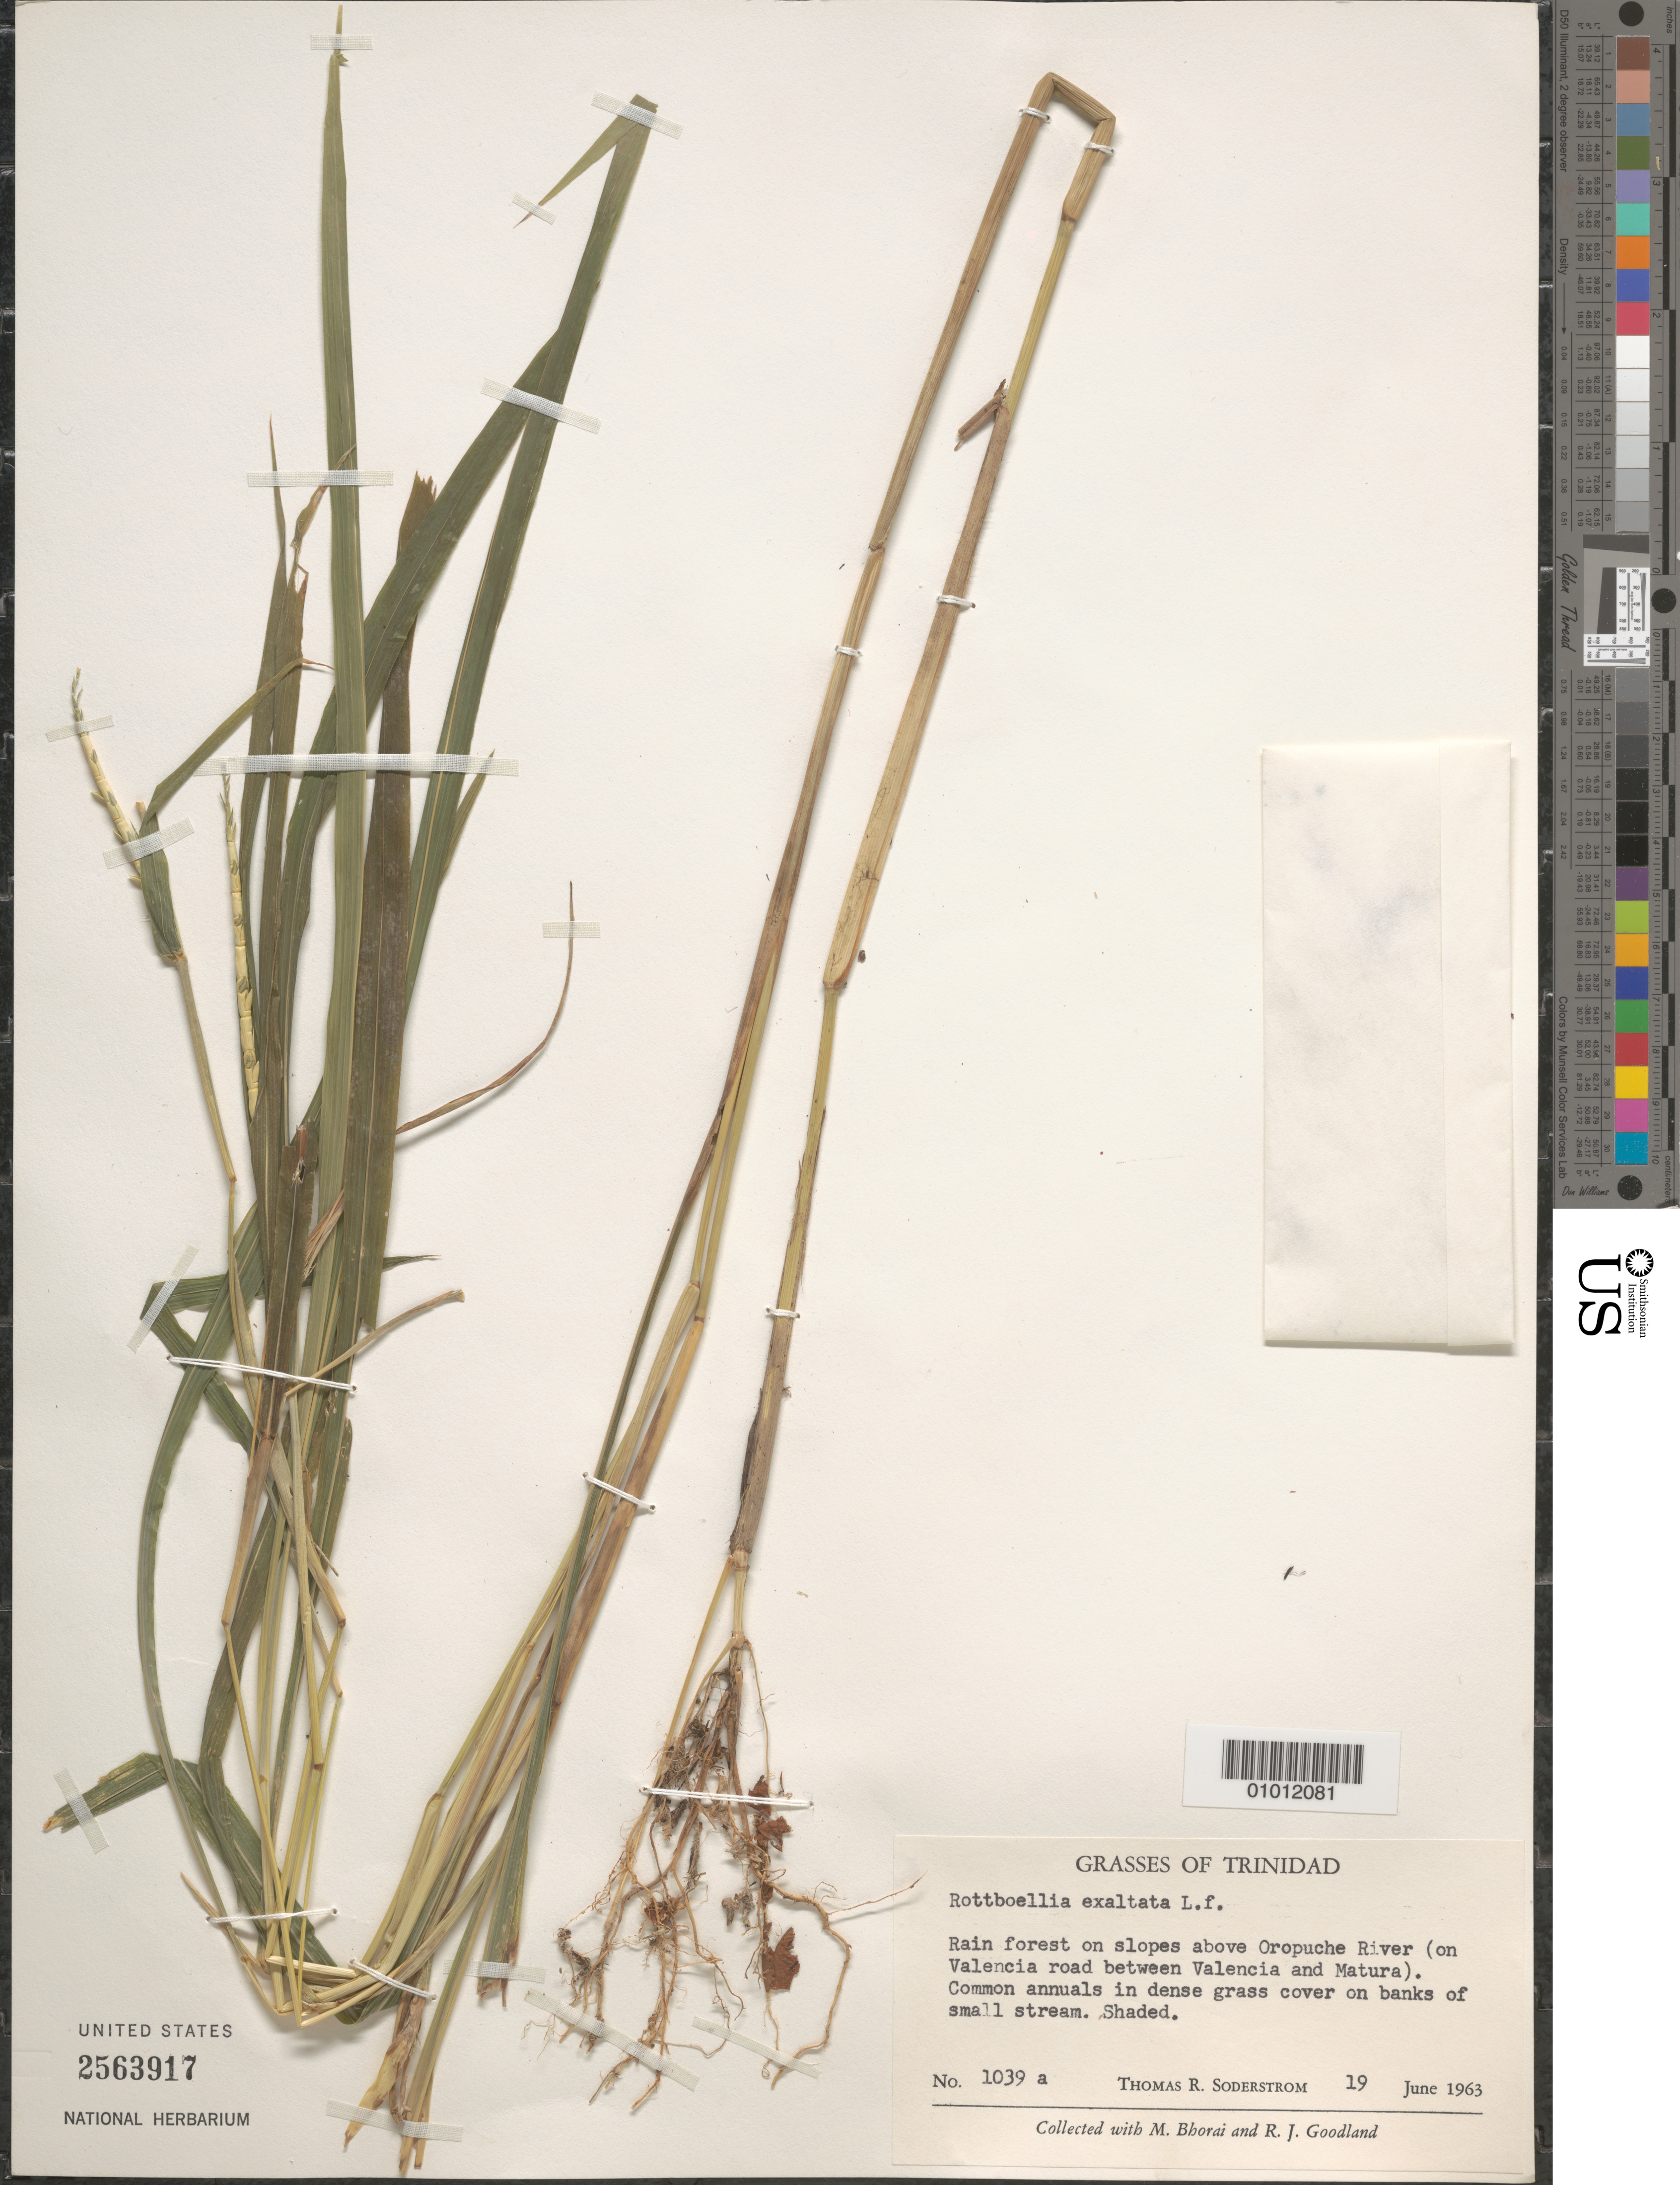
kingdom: Plantae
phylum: Tracheophyta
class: Liliopsida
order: Poales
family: Poaceae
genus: Rottboellia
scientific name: Rottboellia cochinchinensis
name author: (Lour.) Clayton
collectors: T. R. Soderstrom, M. Bhorai & R. Goodland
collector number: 1039a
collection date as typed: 19 Jun 1963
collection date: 1963-06-19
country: Trinidad and Tobago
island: Trinidad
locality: Rain forest on slopes above Oropuche river (on Valencia rd btw Valencia and Matura).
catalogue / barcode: US 2563917